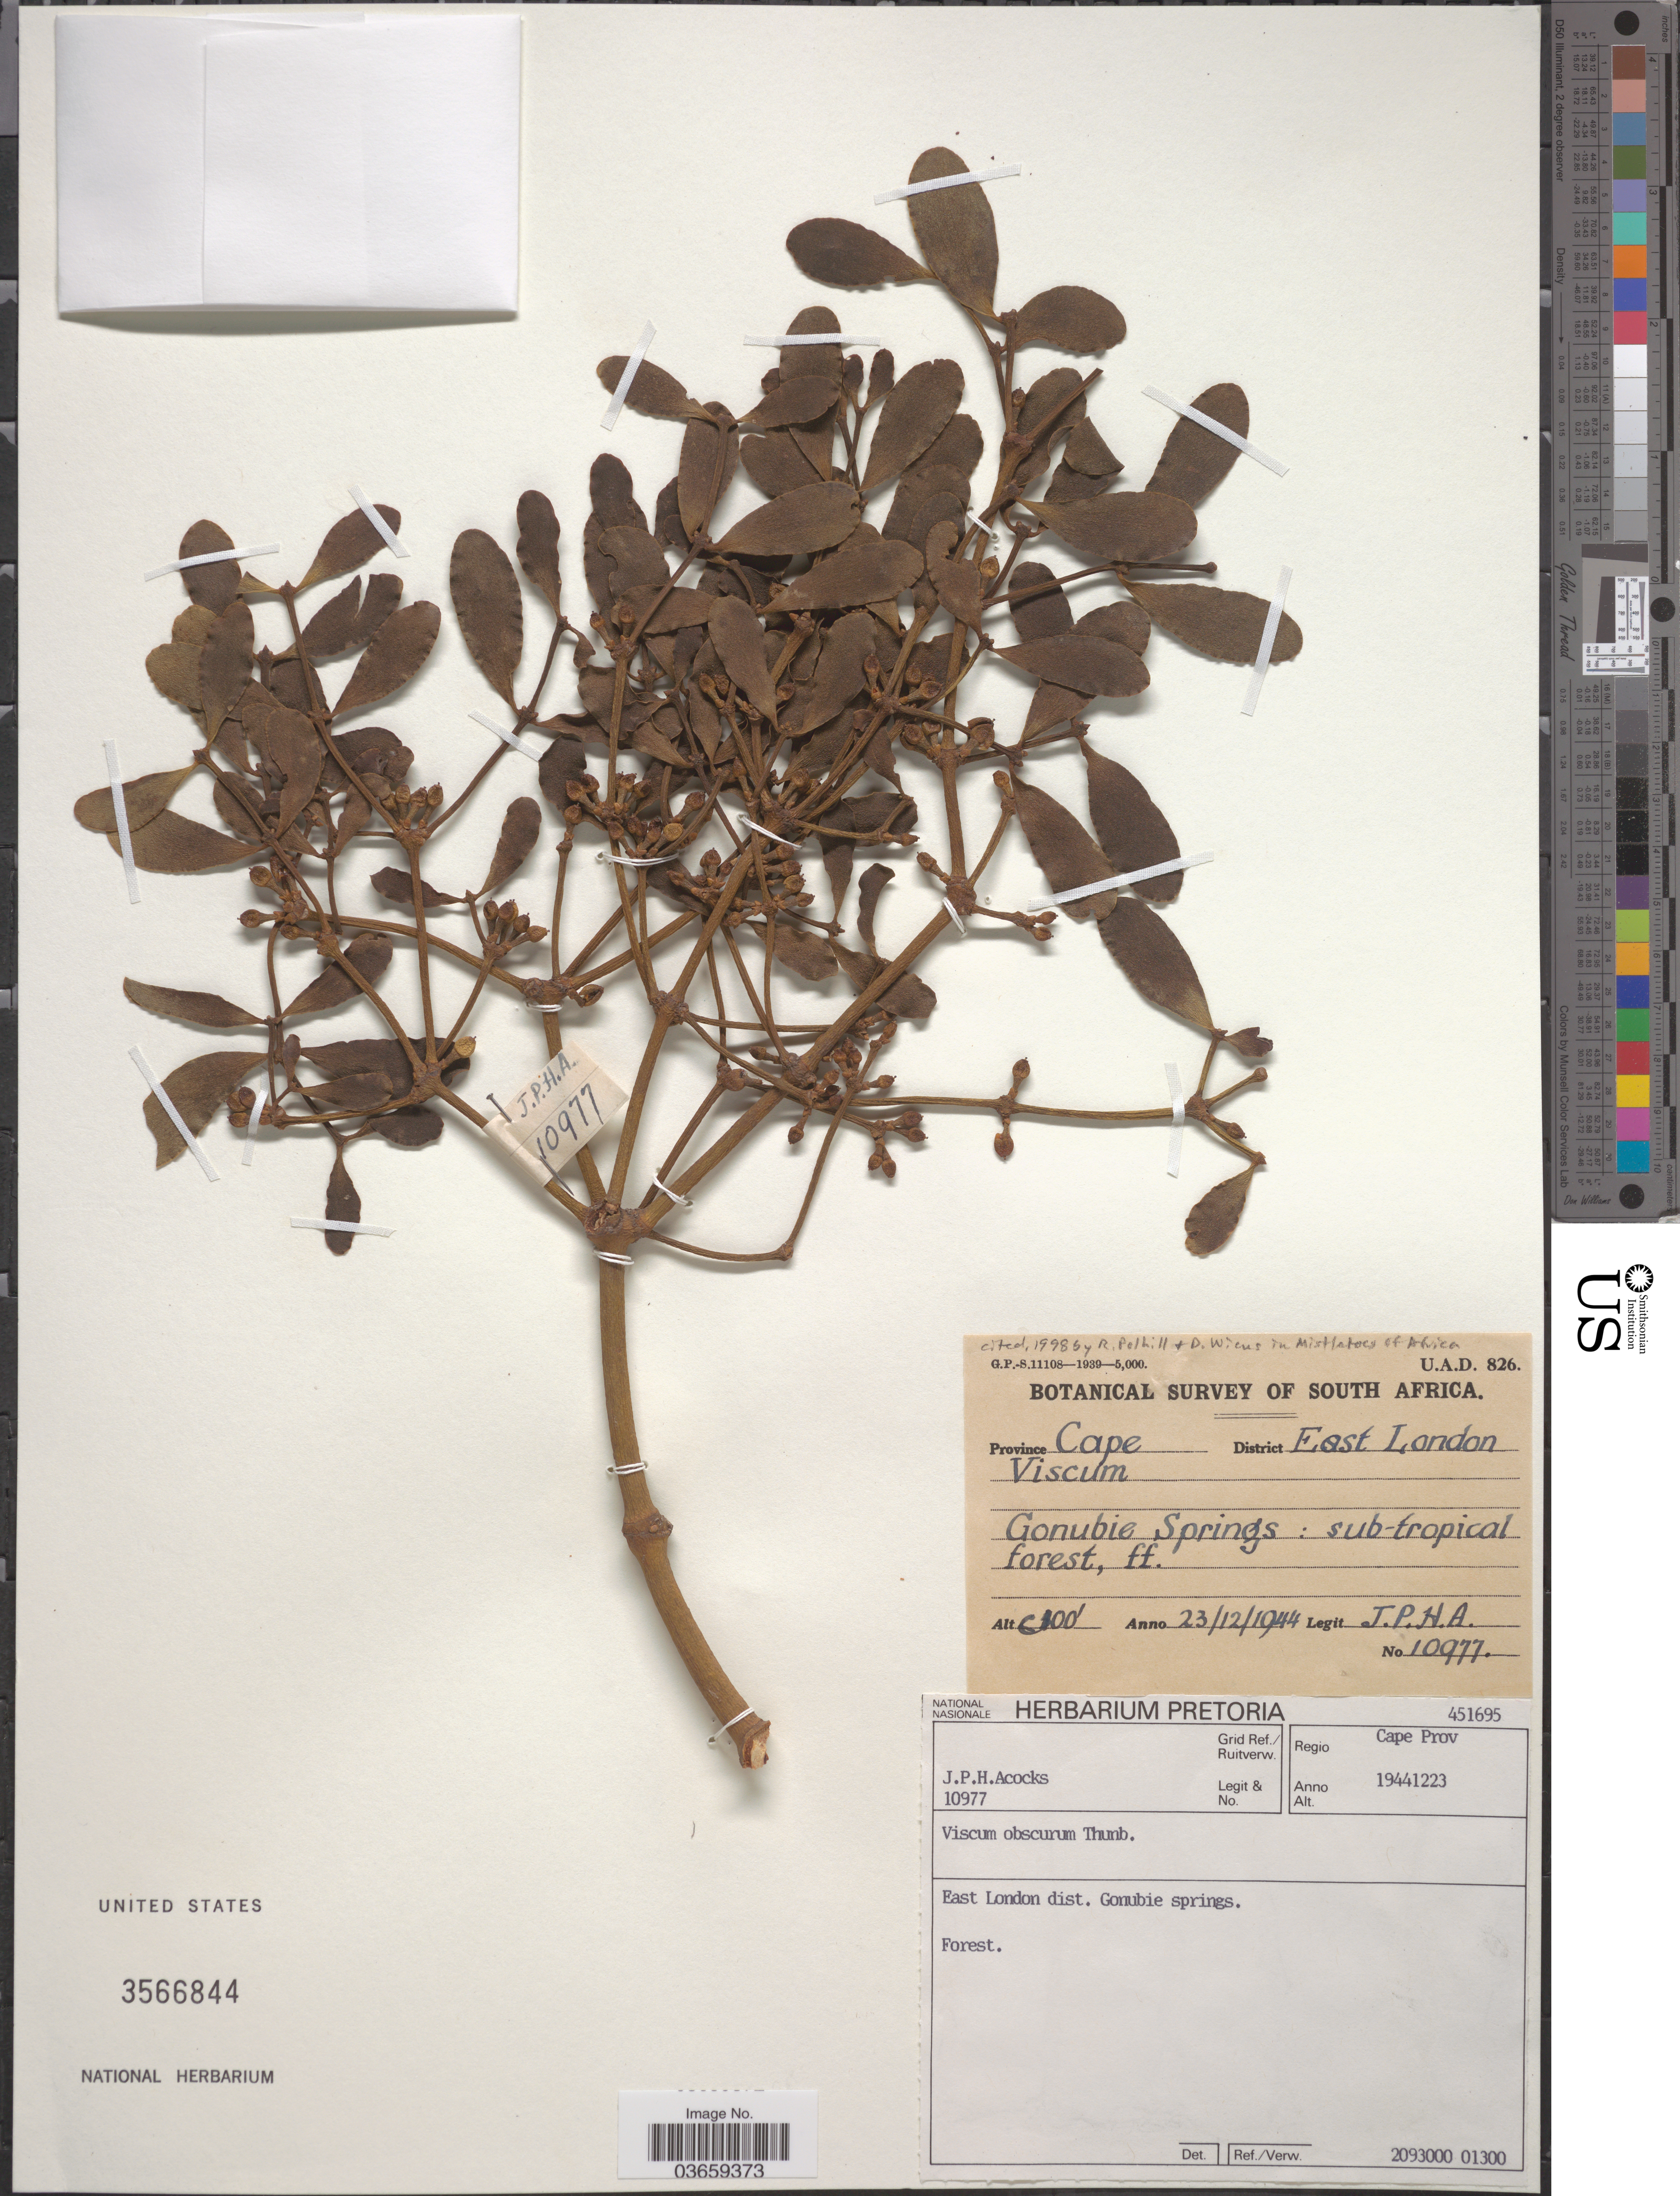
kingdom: Plantae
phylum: Tracheophyta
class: Magnoliopsida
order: Santalales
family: Viscaceae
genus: Viscum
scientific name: Viscum obscurum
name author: Thunb.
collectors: J. P. Acocks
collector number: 10977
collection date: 1944-12-23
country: South Africa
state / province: Eastern Cape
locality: District East Landon. Gonubie Springs.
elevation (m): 30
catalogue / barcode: US 3566844